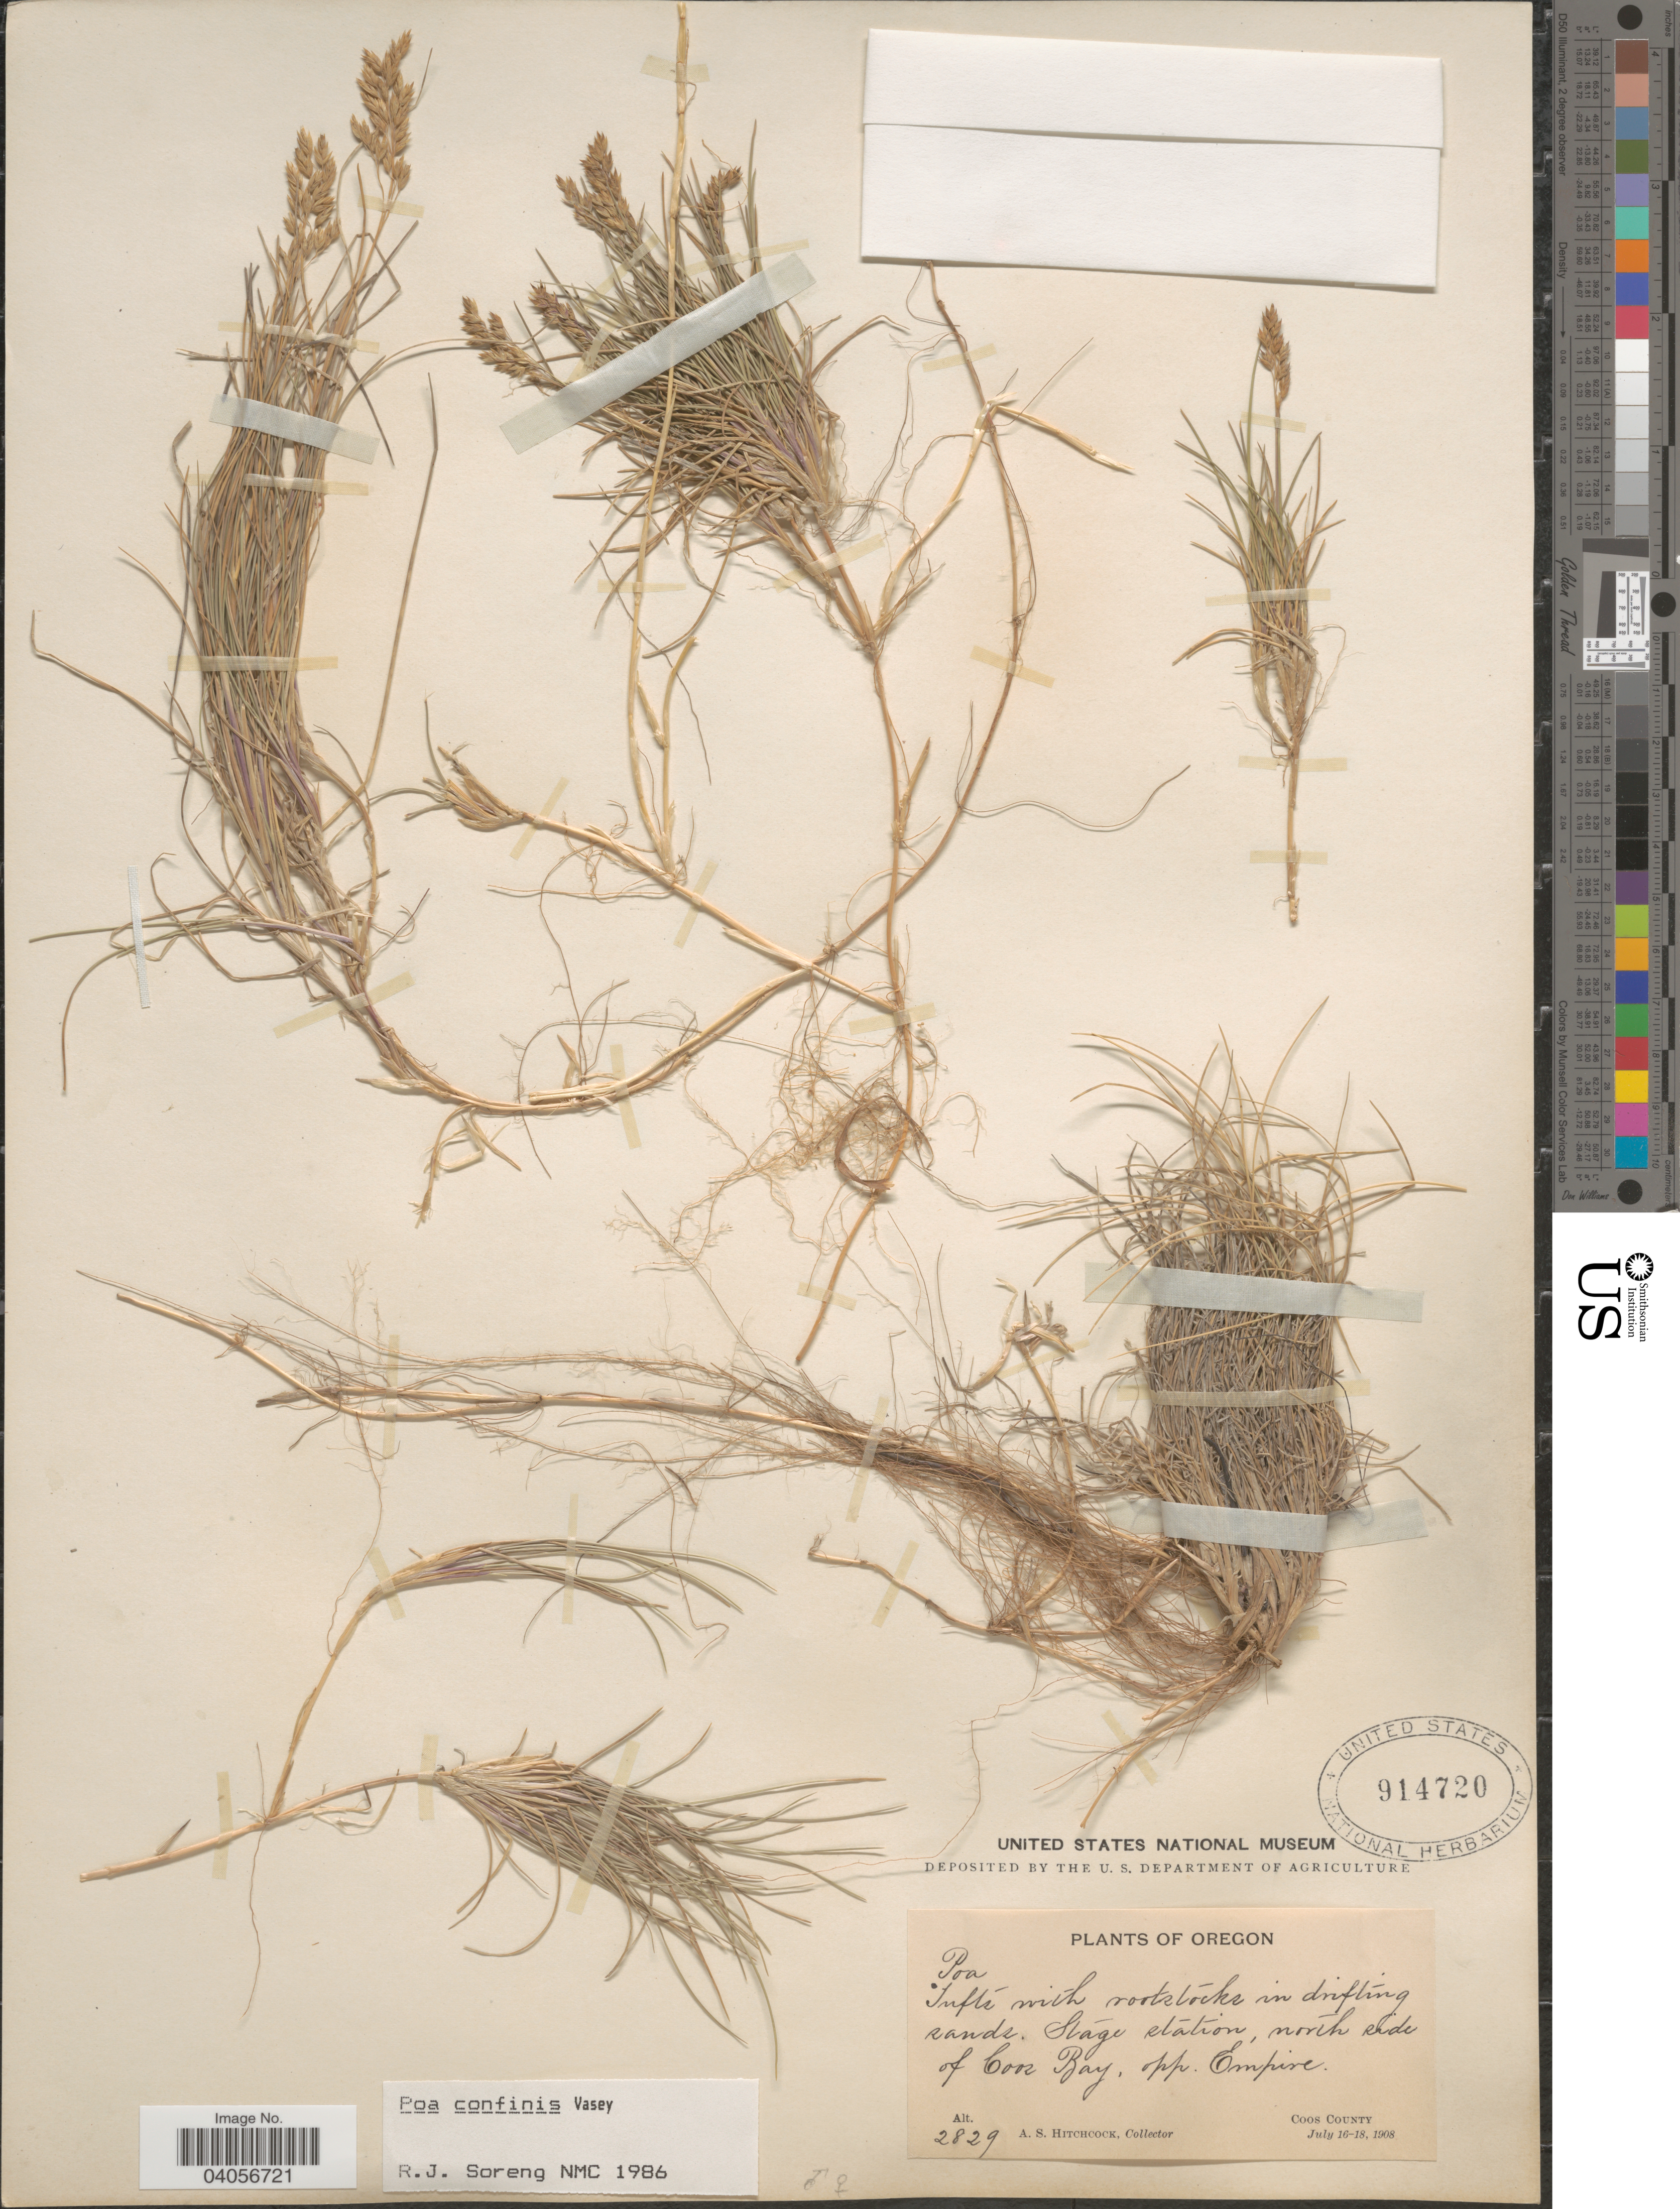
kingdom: Plantae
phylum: Tracheophyta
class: Liliopsida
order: Poales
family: Poaceae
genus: Poa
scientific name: Poa confinis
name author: Vasey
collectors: A. S. Hitchcock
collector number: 2829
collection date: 1908-07-16/1908-07-18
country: United States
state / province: Oregon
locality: Tufts with rootstocks in drifting sands. Stage station, north side of Coos Bay, opp. Empire. Coos County.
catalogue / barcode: US 914720